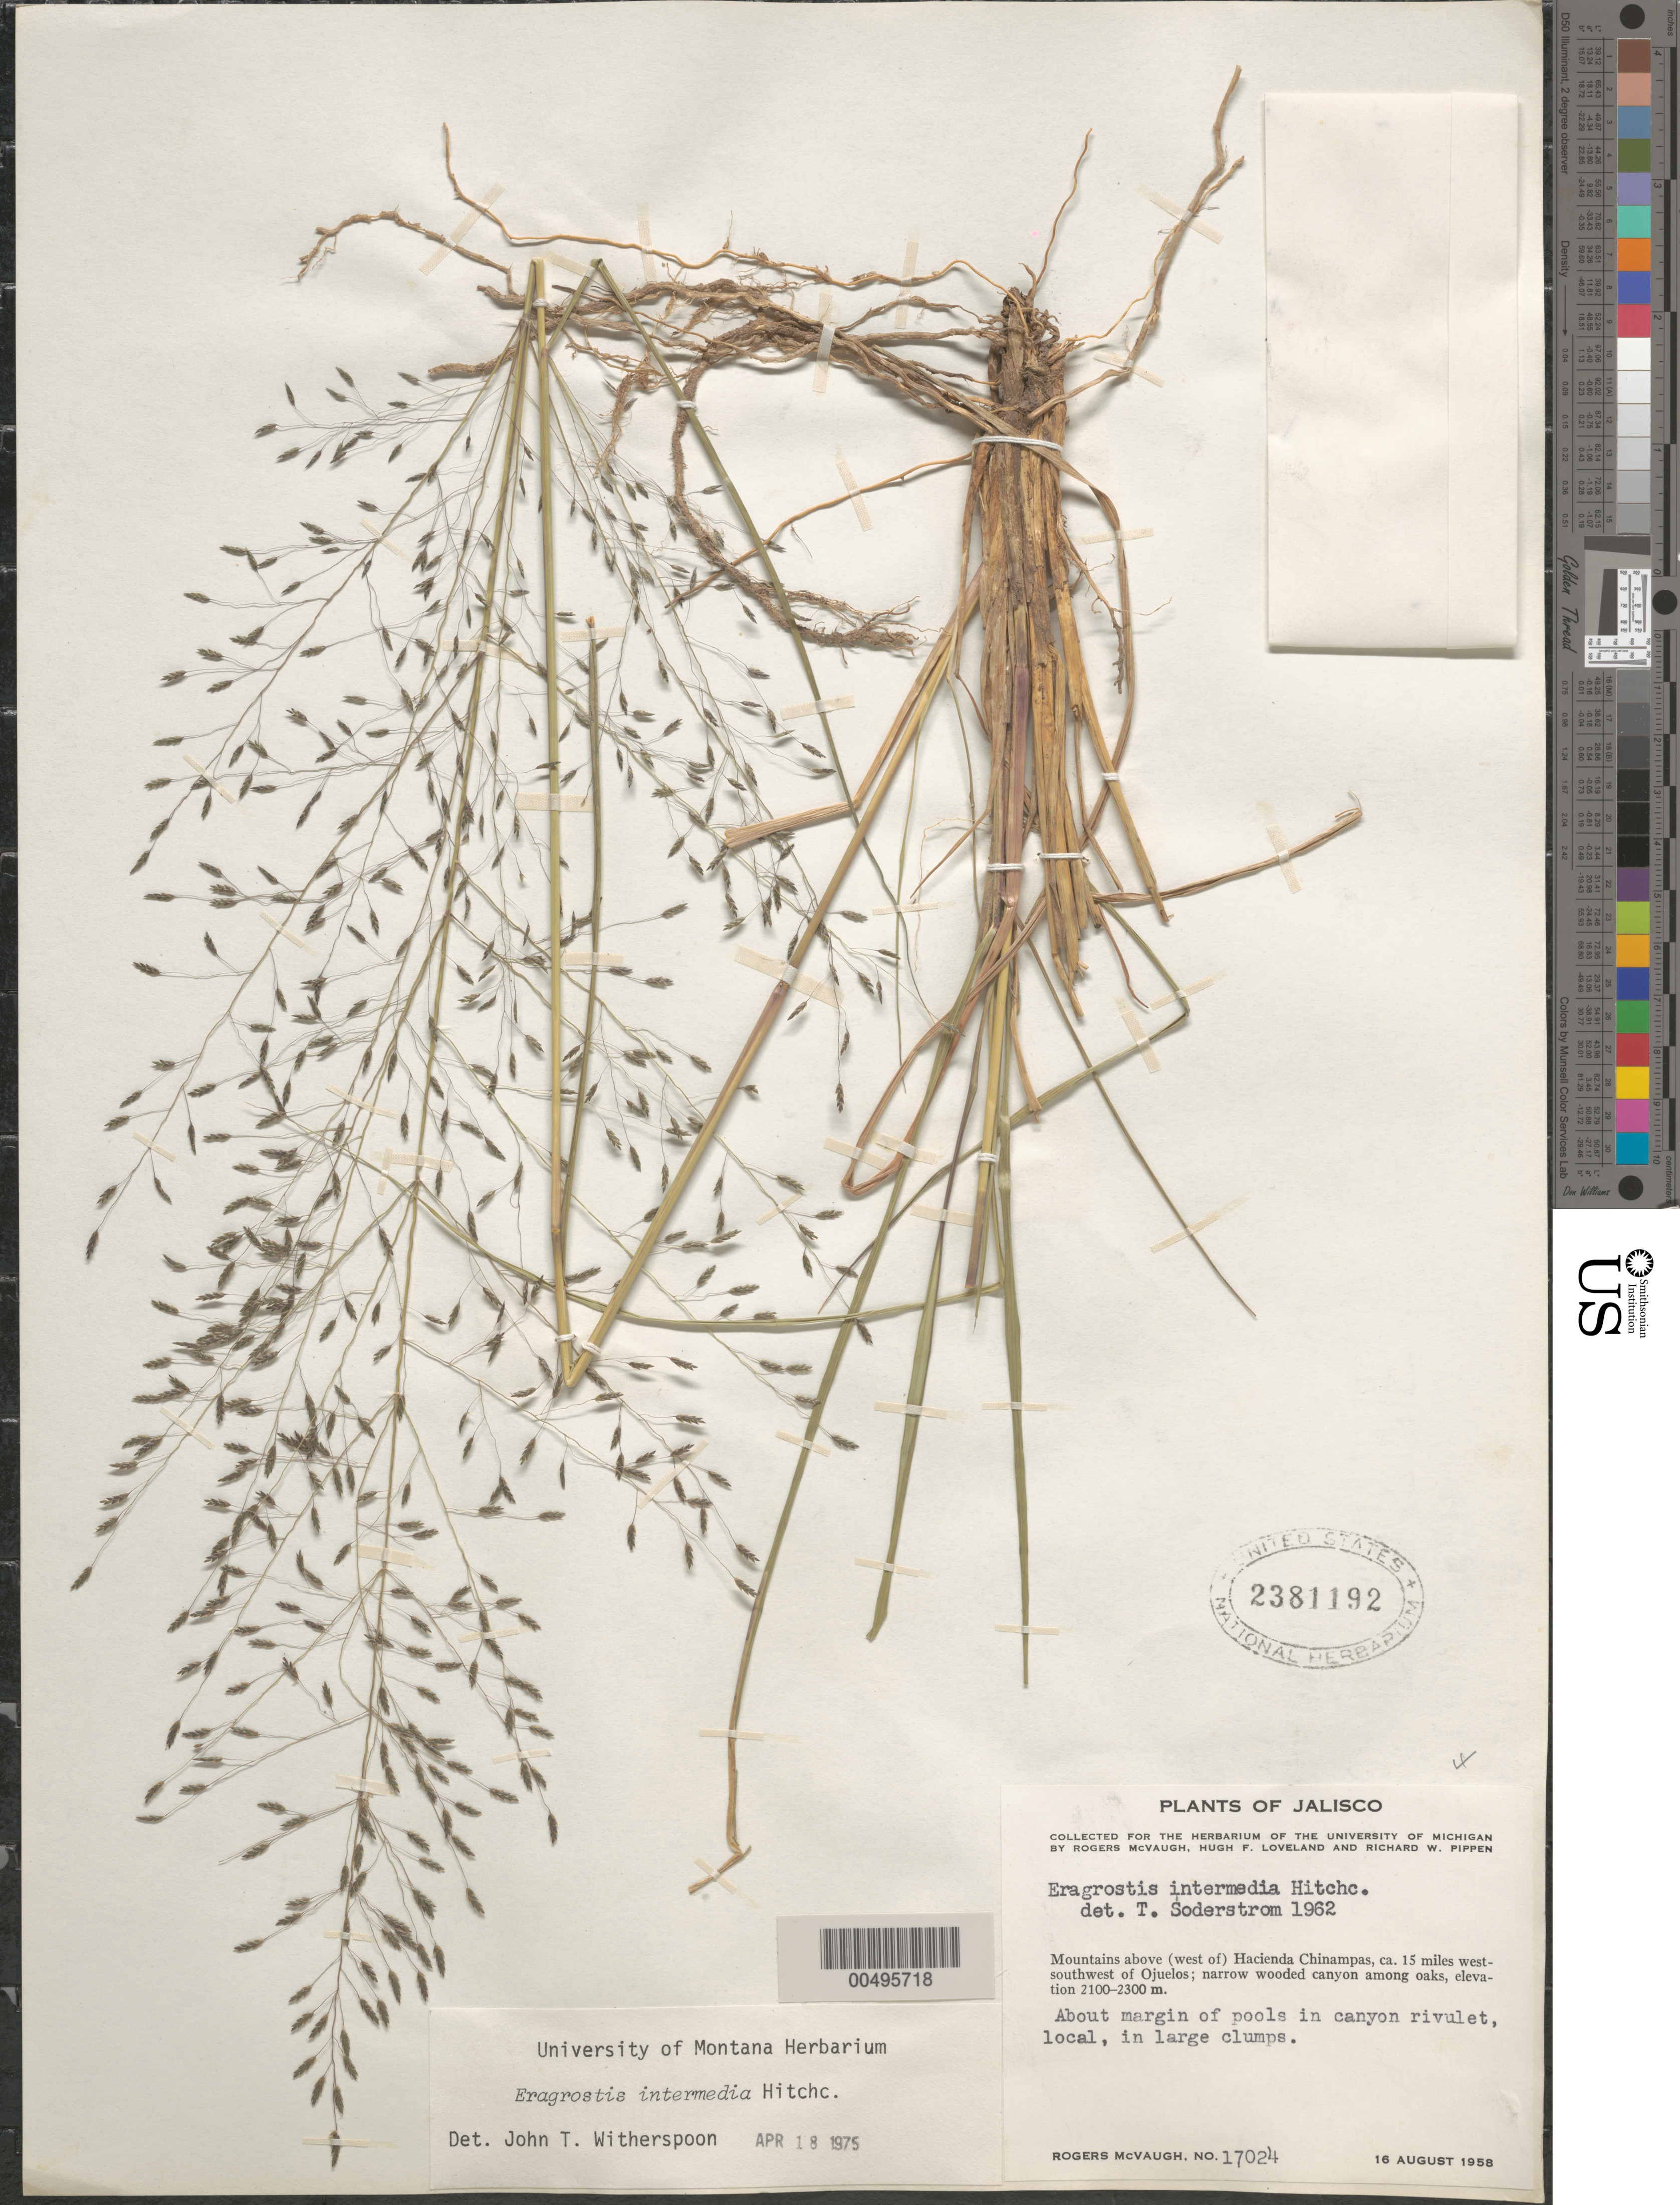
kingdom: Plantae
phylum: Tracheophyta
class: Liliopsida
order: Poales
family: Poaceae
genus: Eragrostis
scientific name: Eragrostis intermedia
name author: Hitchc.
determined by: Witherspoon, John T.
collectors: R. McVaugh, H. Loveland & R. W. Pippen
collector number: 17024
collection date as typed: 16 Aug 1958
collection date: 1958-08-16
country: Mexico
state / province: Jalisco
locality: Mtns above (W of) Hacienda Chinampas, ca 15 mi WSW of Ojuelos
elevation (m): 2100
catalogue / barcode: US 2381192